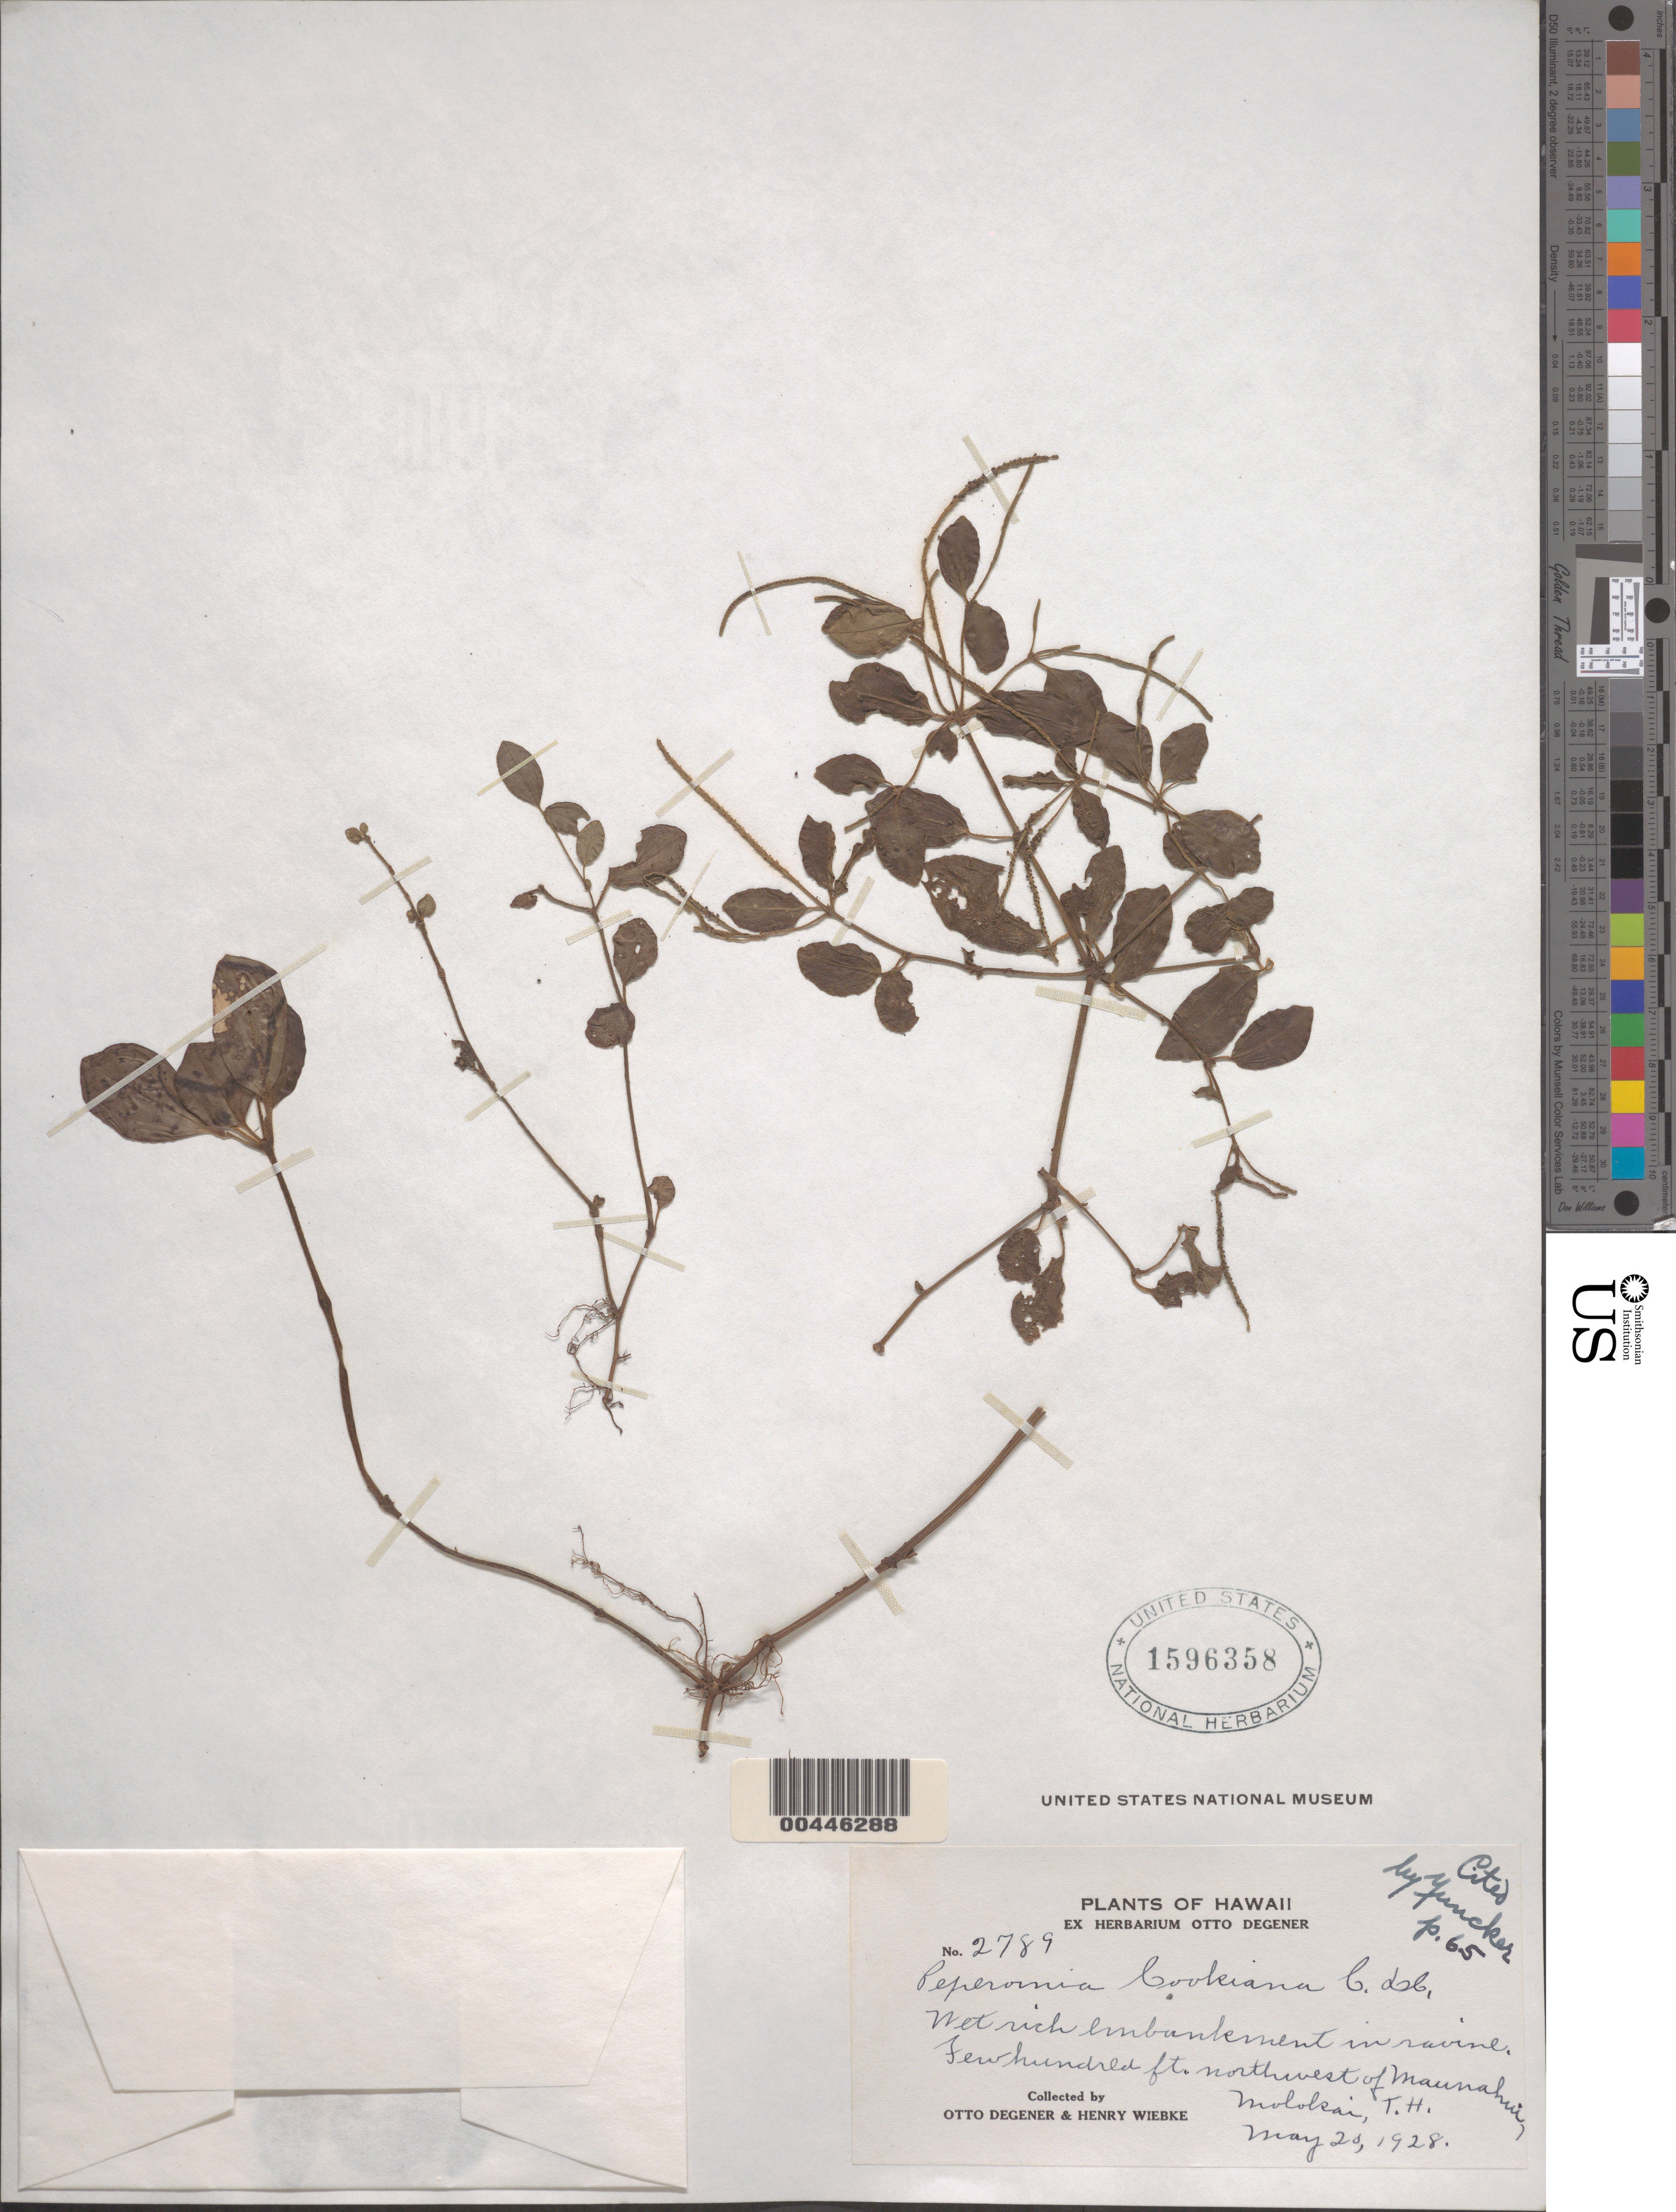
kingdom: Plantae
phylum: Tracheophyta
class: Magnoliopsida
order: Piperales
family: Piperaceae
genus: Peperomia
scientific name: Peperomia cookiana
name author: C. DC.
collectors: O. Degener & H. Wiebke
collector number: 2789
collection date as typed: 20 May 1928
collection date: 1928-05-20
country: United States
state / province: Hawaii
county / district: Maui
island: Moloka'i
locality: Few hundred feet NW of Maunahui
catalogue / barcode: US 1596358